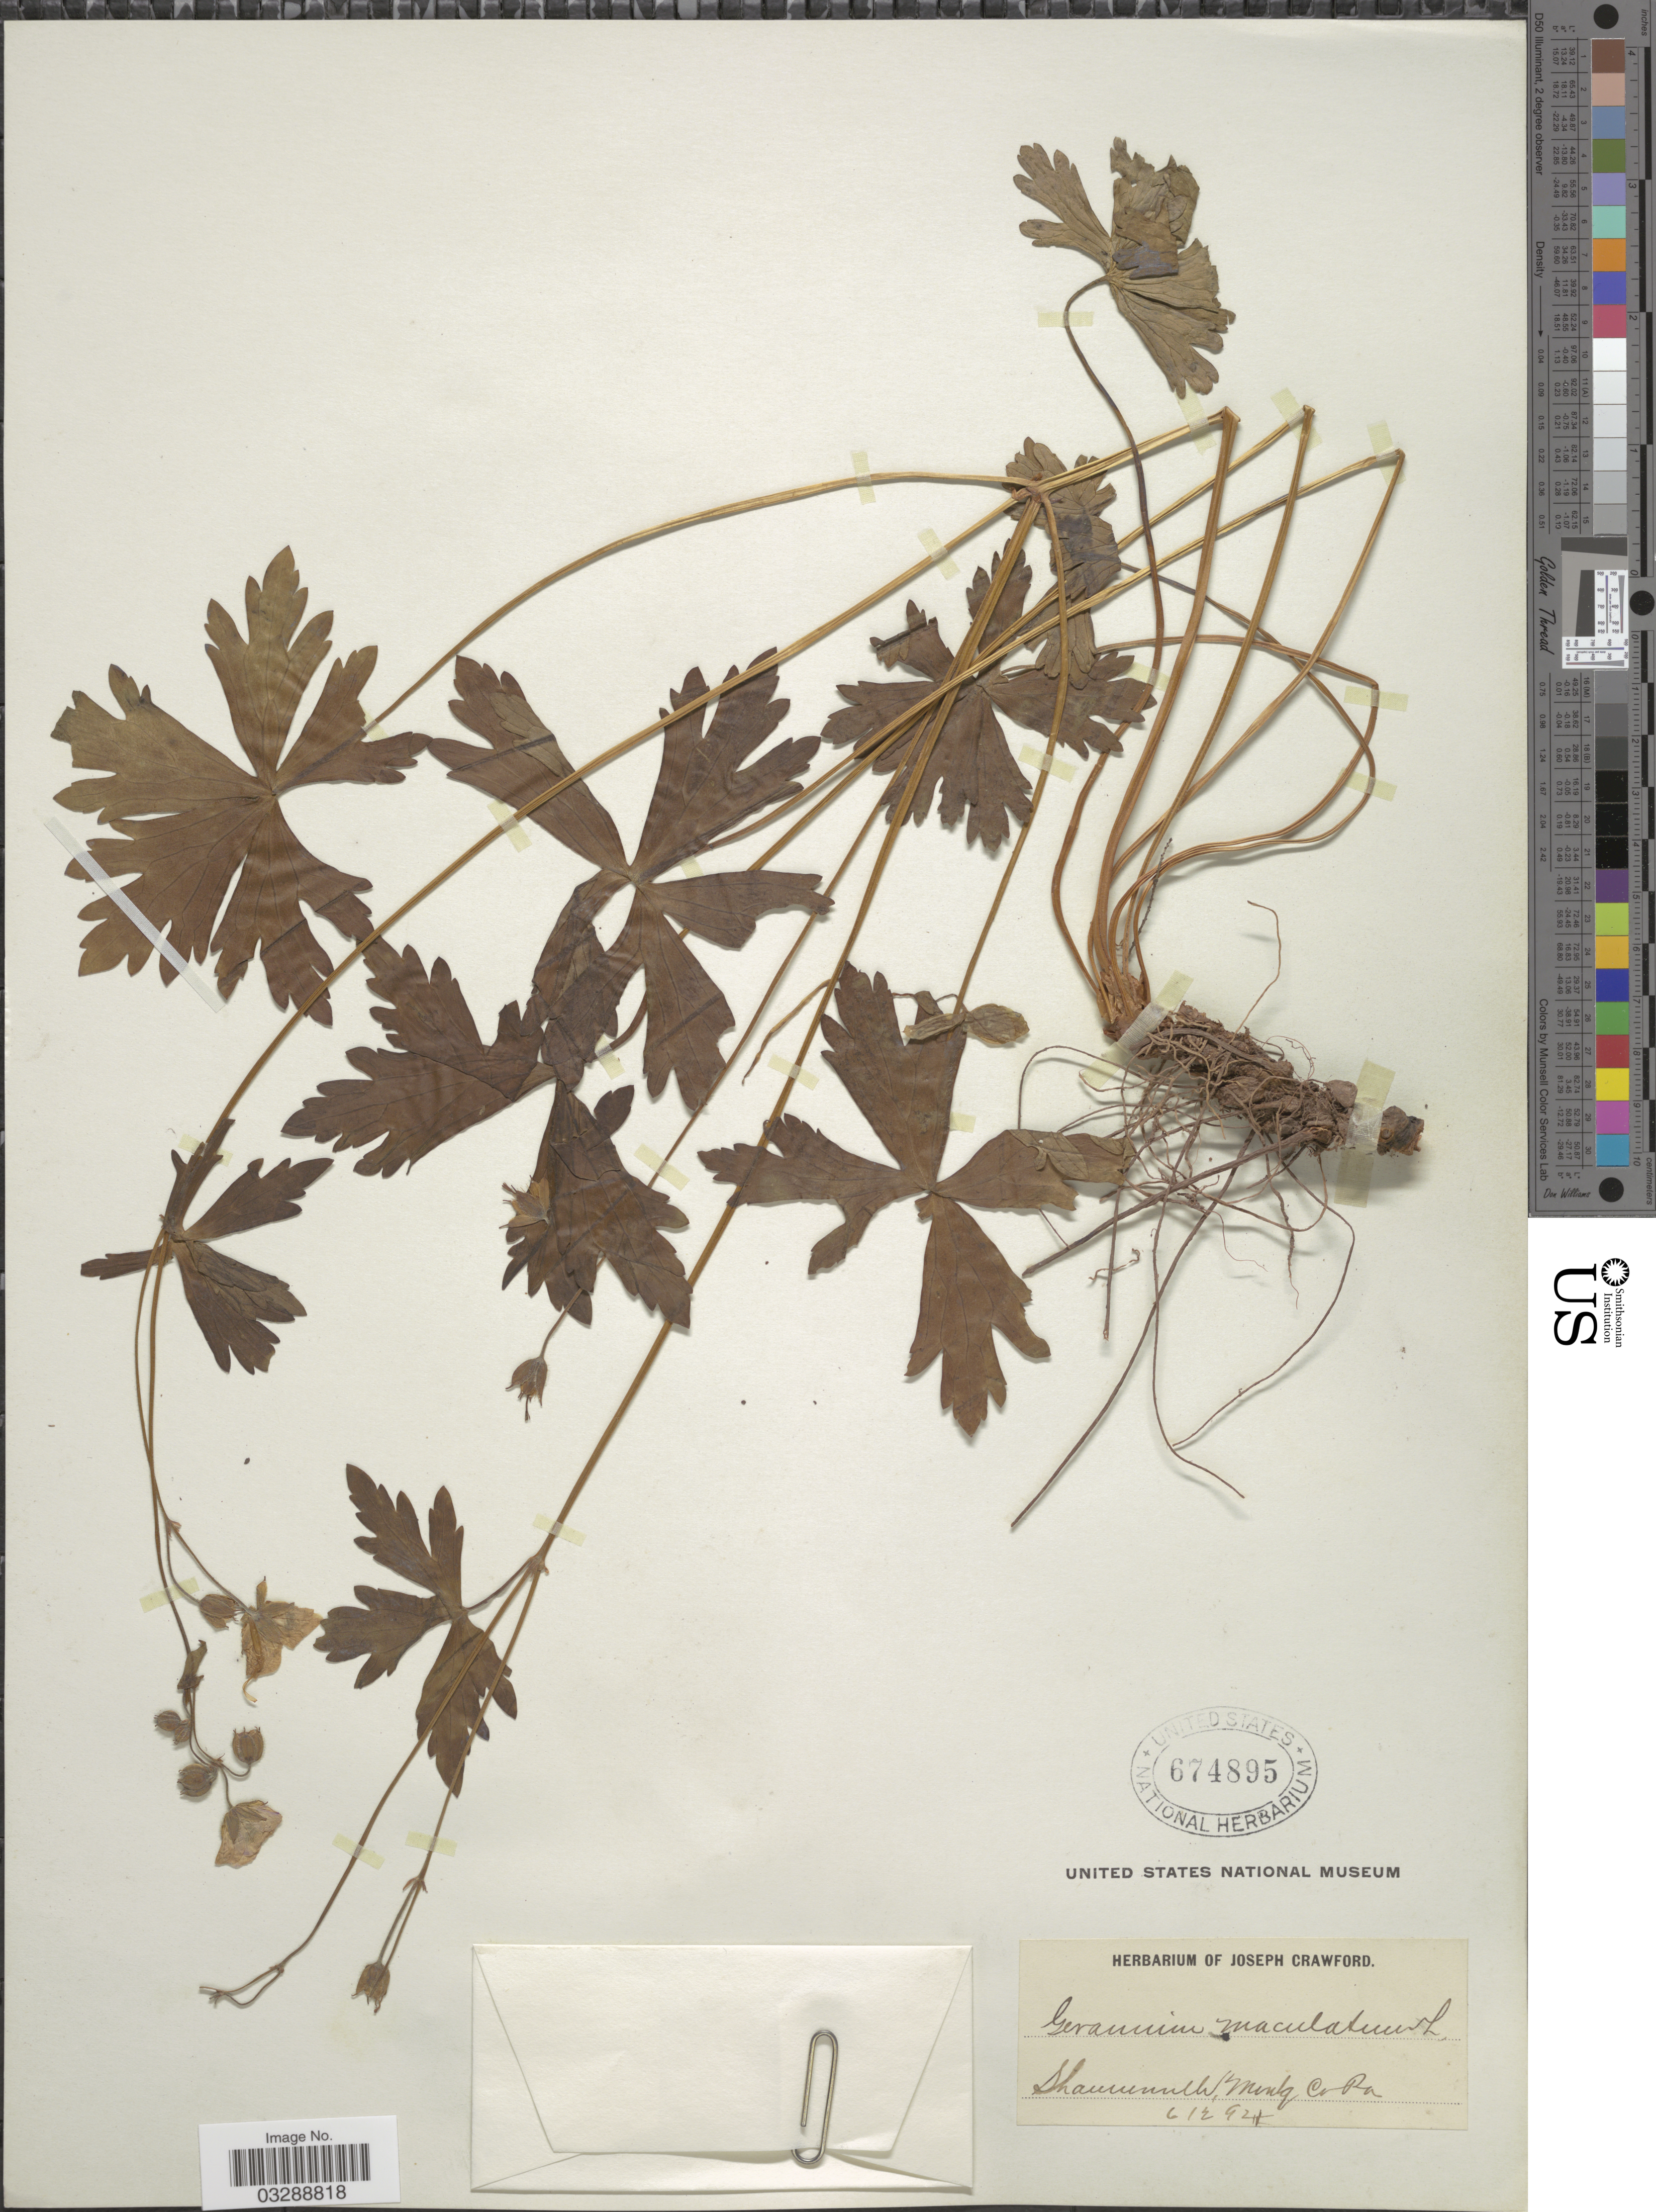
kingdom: Plantae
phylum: Tracheophyta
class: Magnoliopsida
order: Geraniales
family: Geraniaceae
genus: Geranium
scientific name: Geranium maculatum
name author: L.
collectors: ex herb. Joseph Crawford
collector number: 61294*?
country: United States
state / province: Pennsylvania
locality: Shannonville, Montg Co.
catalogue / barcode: US 674895